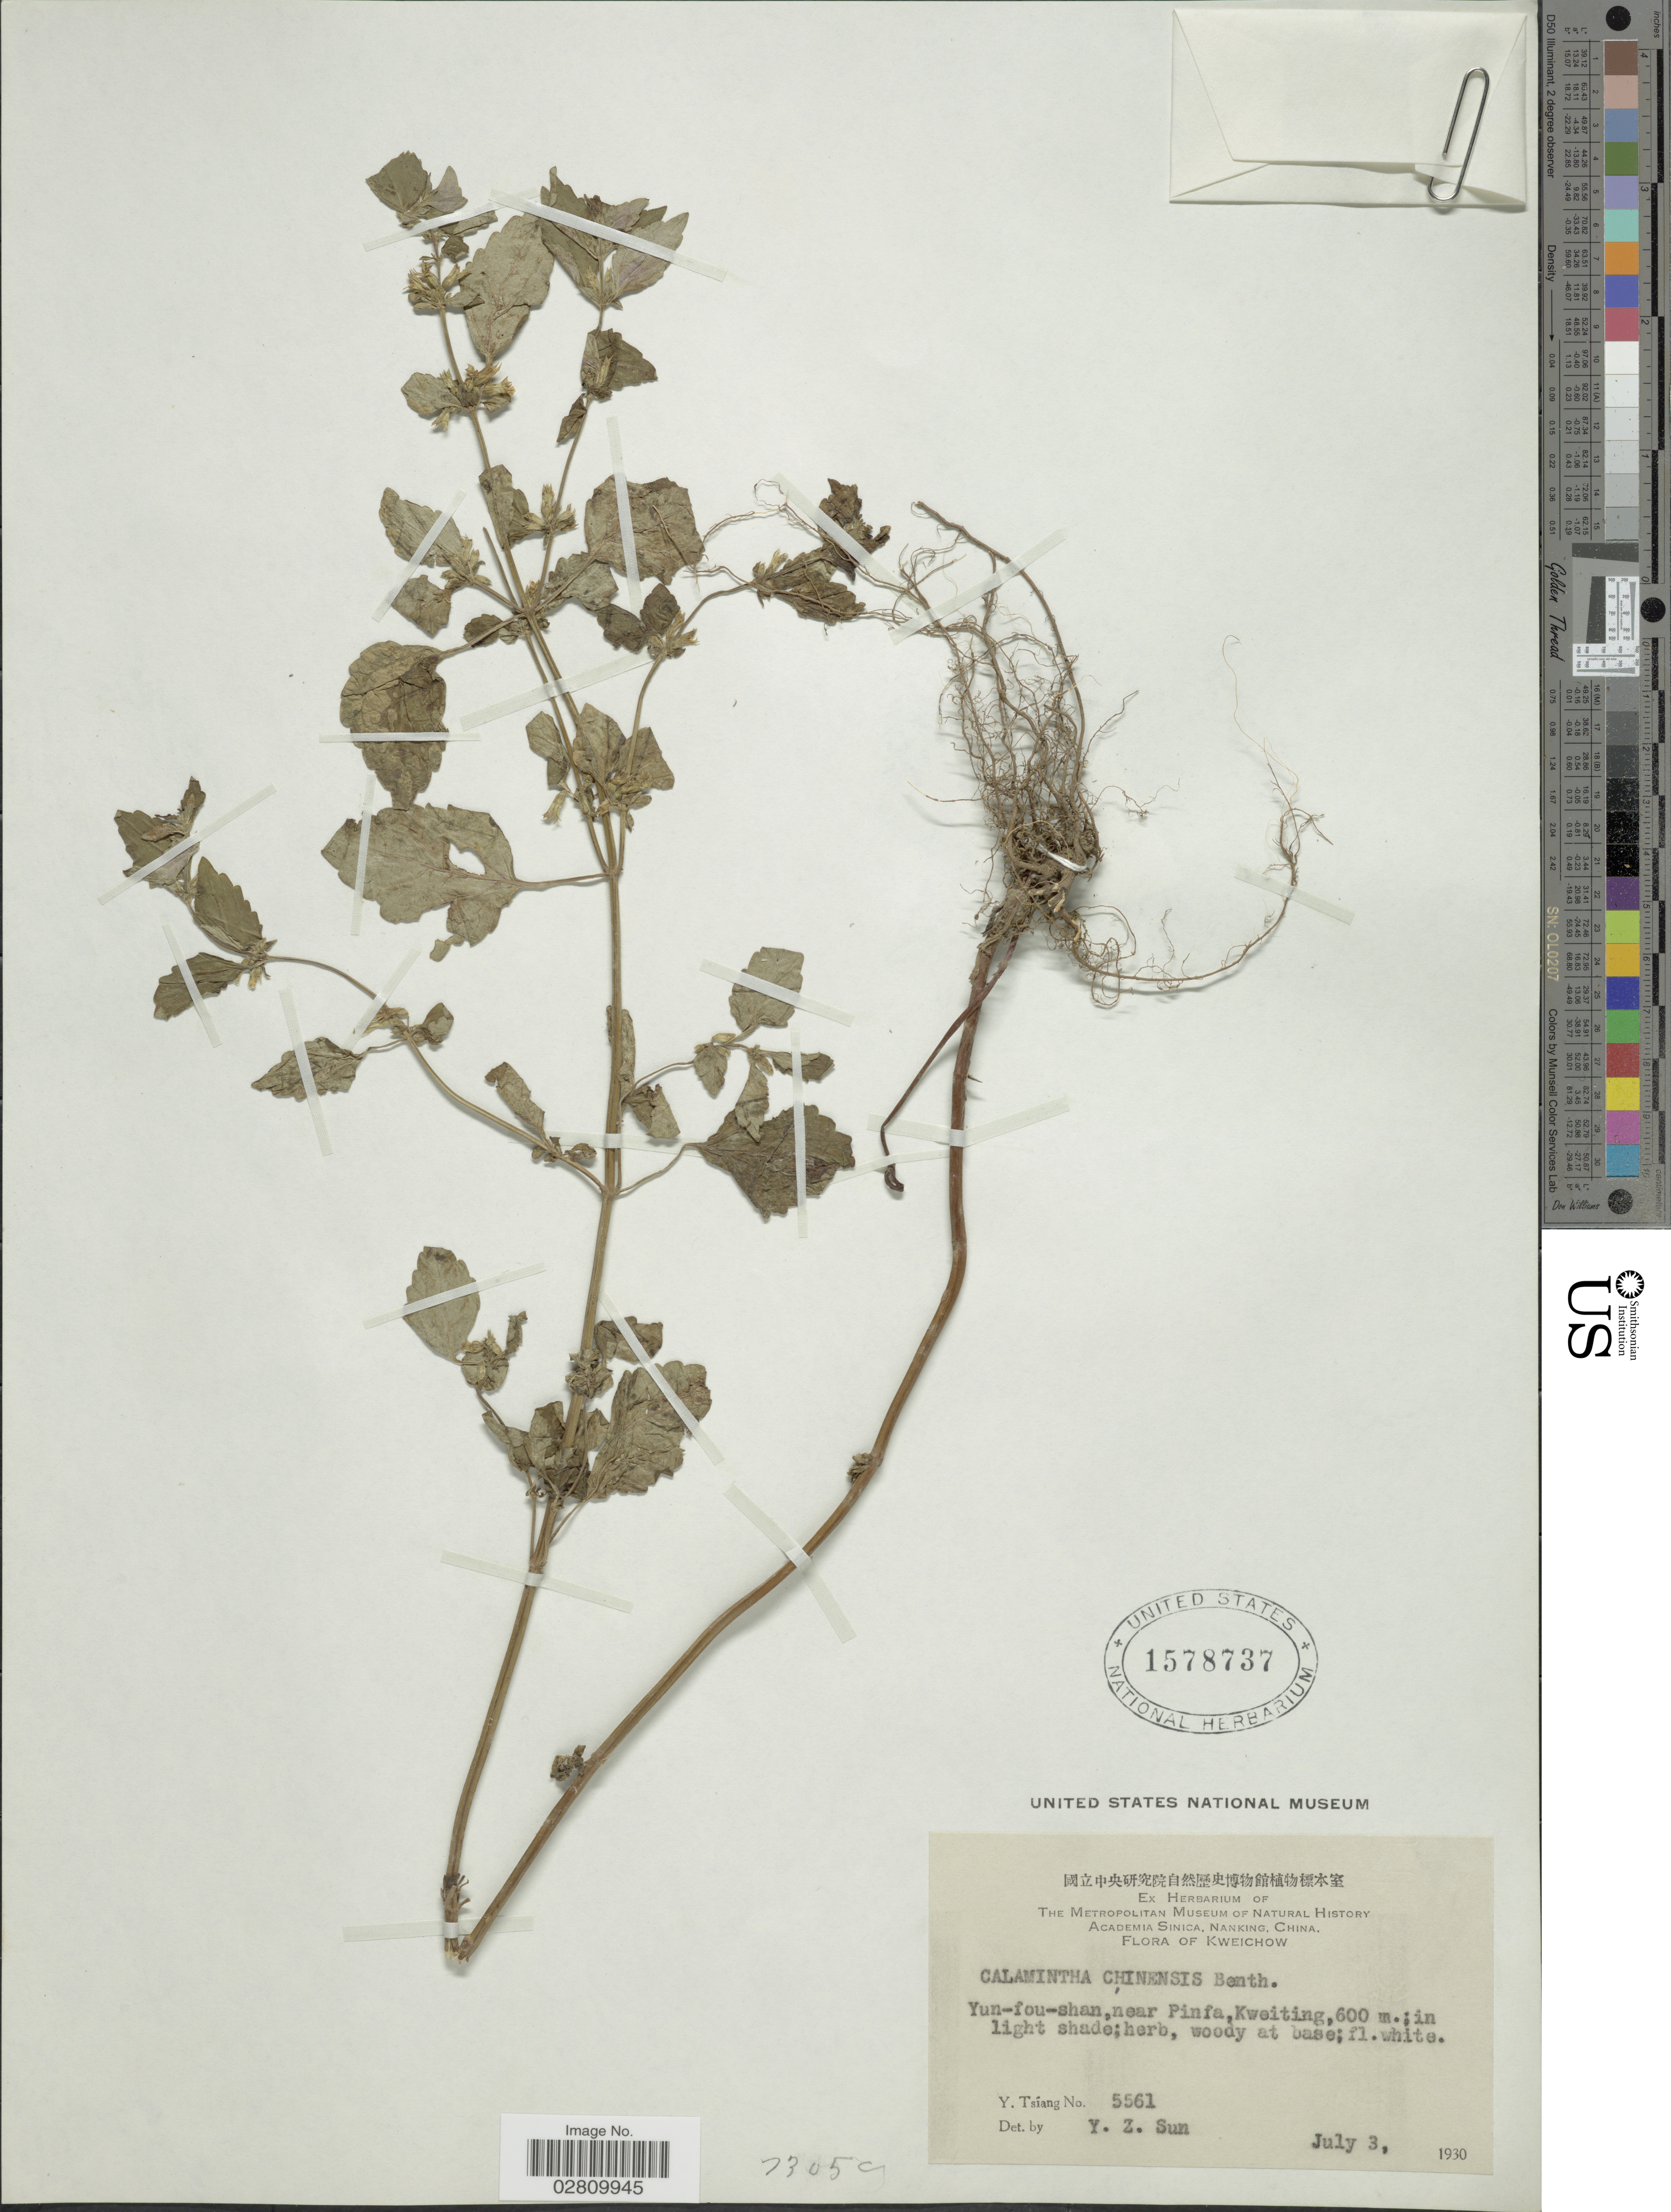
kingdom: Plantae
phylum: Tracheophyta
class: Magnoliopsida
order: Lamiales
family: Lamiaceae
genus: Calamintha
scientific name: Calamintha chinensis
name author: Benth.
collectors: Y. Tsiang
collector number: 5561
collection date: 1930-07-03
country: China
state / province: Guizhou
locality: Kweichow. Yun-fou-shan, near Pinfa, Kweiting.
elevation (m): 600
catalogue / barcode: US 1578737